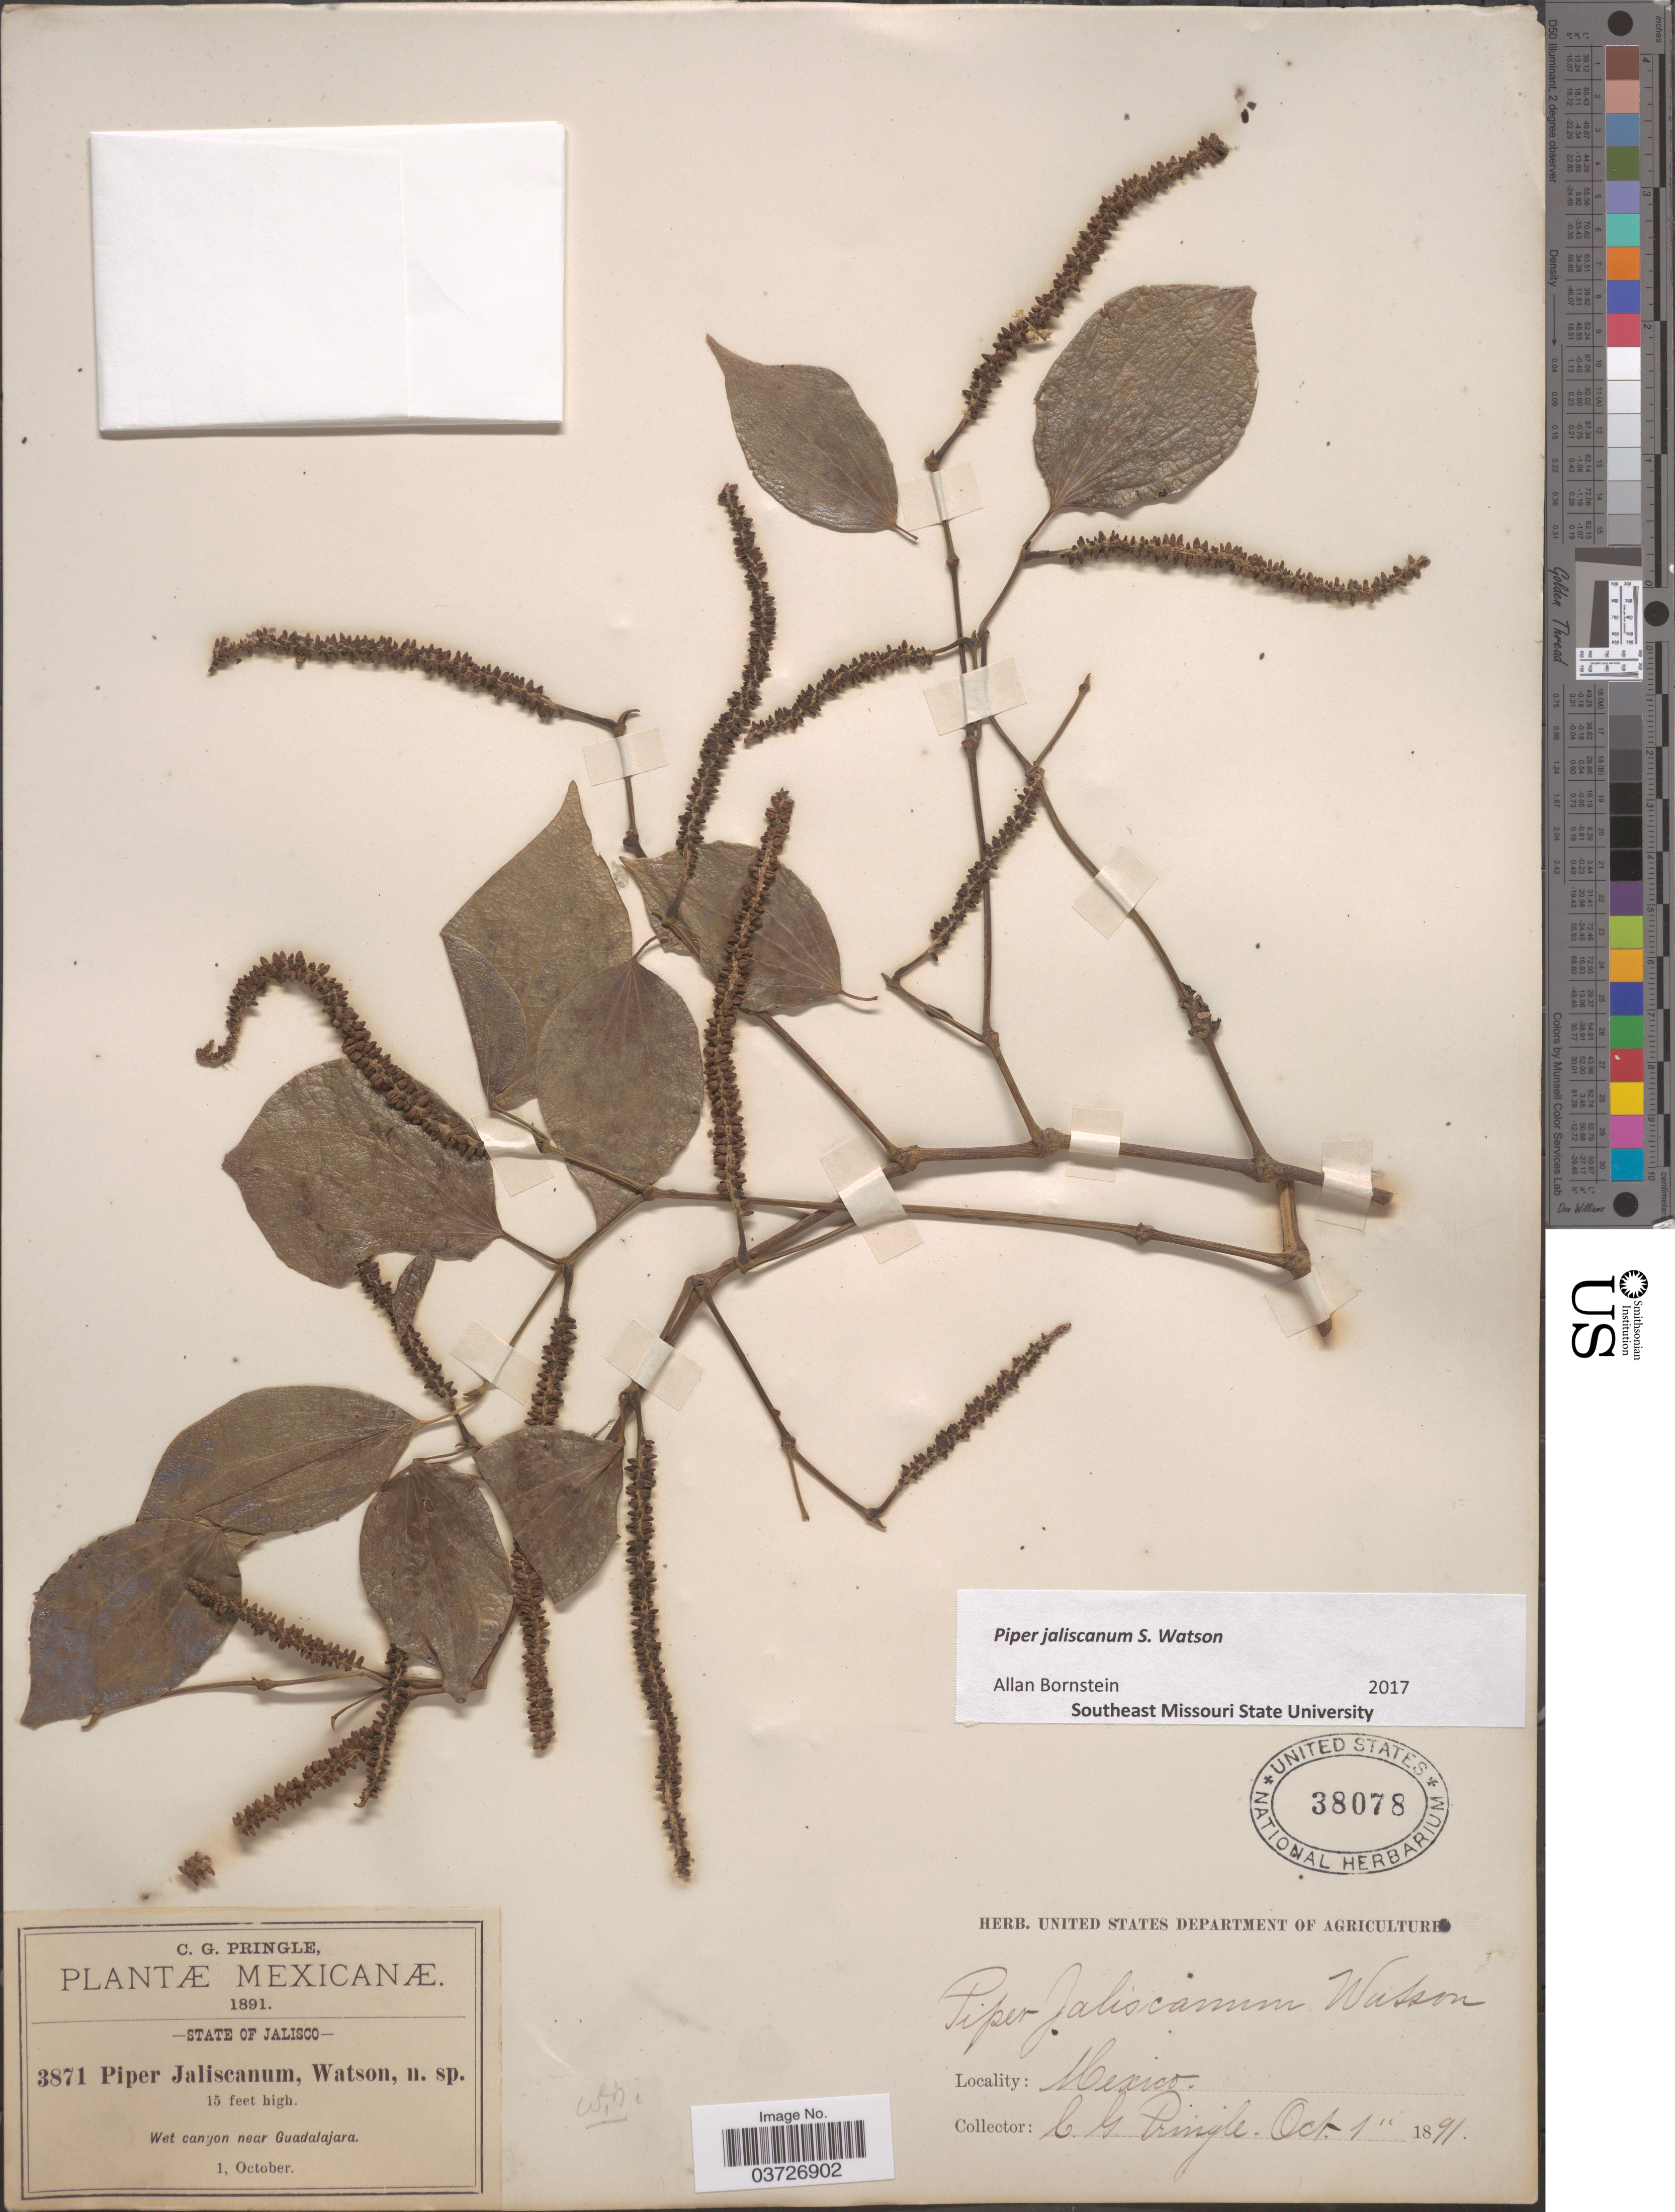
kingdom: Plantae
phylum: Tracheophyta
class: Magnoliopsida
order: Piperales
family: Piperaceae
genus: Piper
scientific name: Piper jaliscanum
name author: S. Watson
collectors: C. G. Pringle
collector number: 3871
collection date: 1891-10-01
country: Mexico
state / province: Jalisco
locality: Wet canyon near Guadalajara.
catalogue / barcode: US 38078